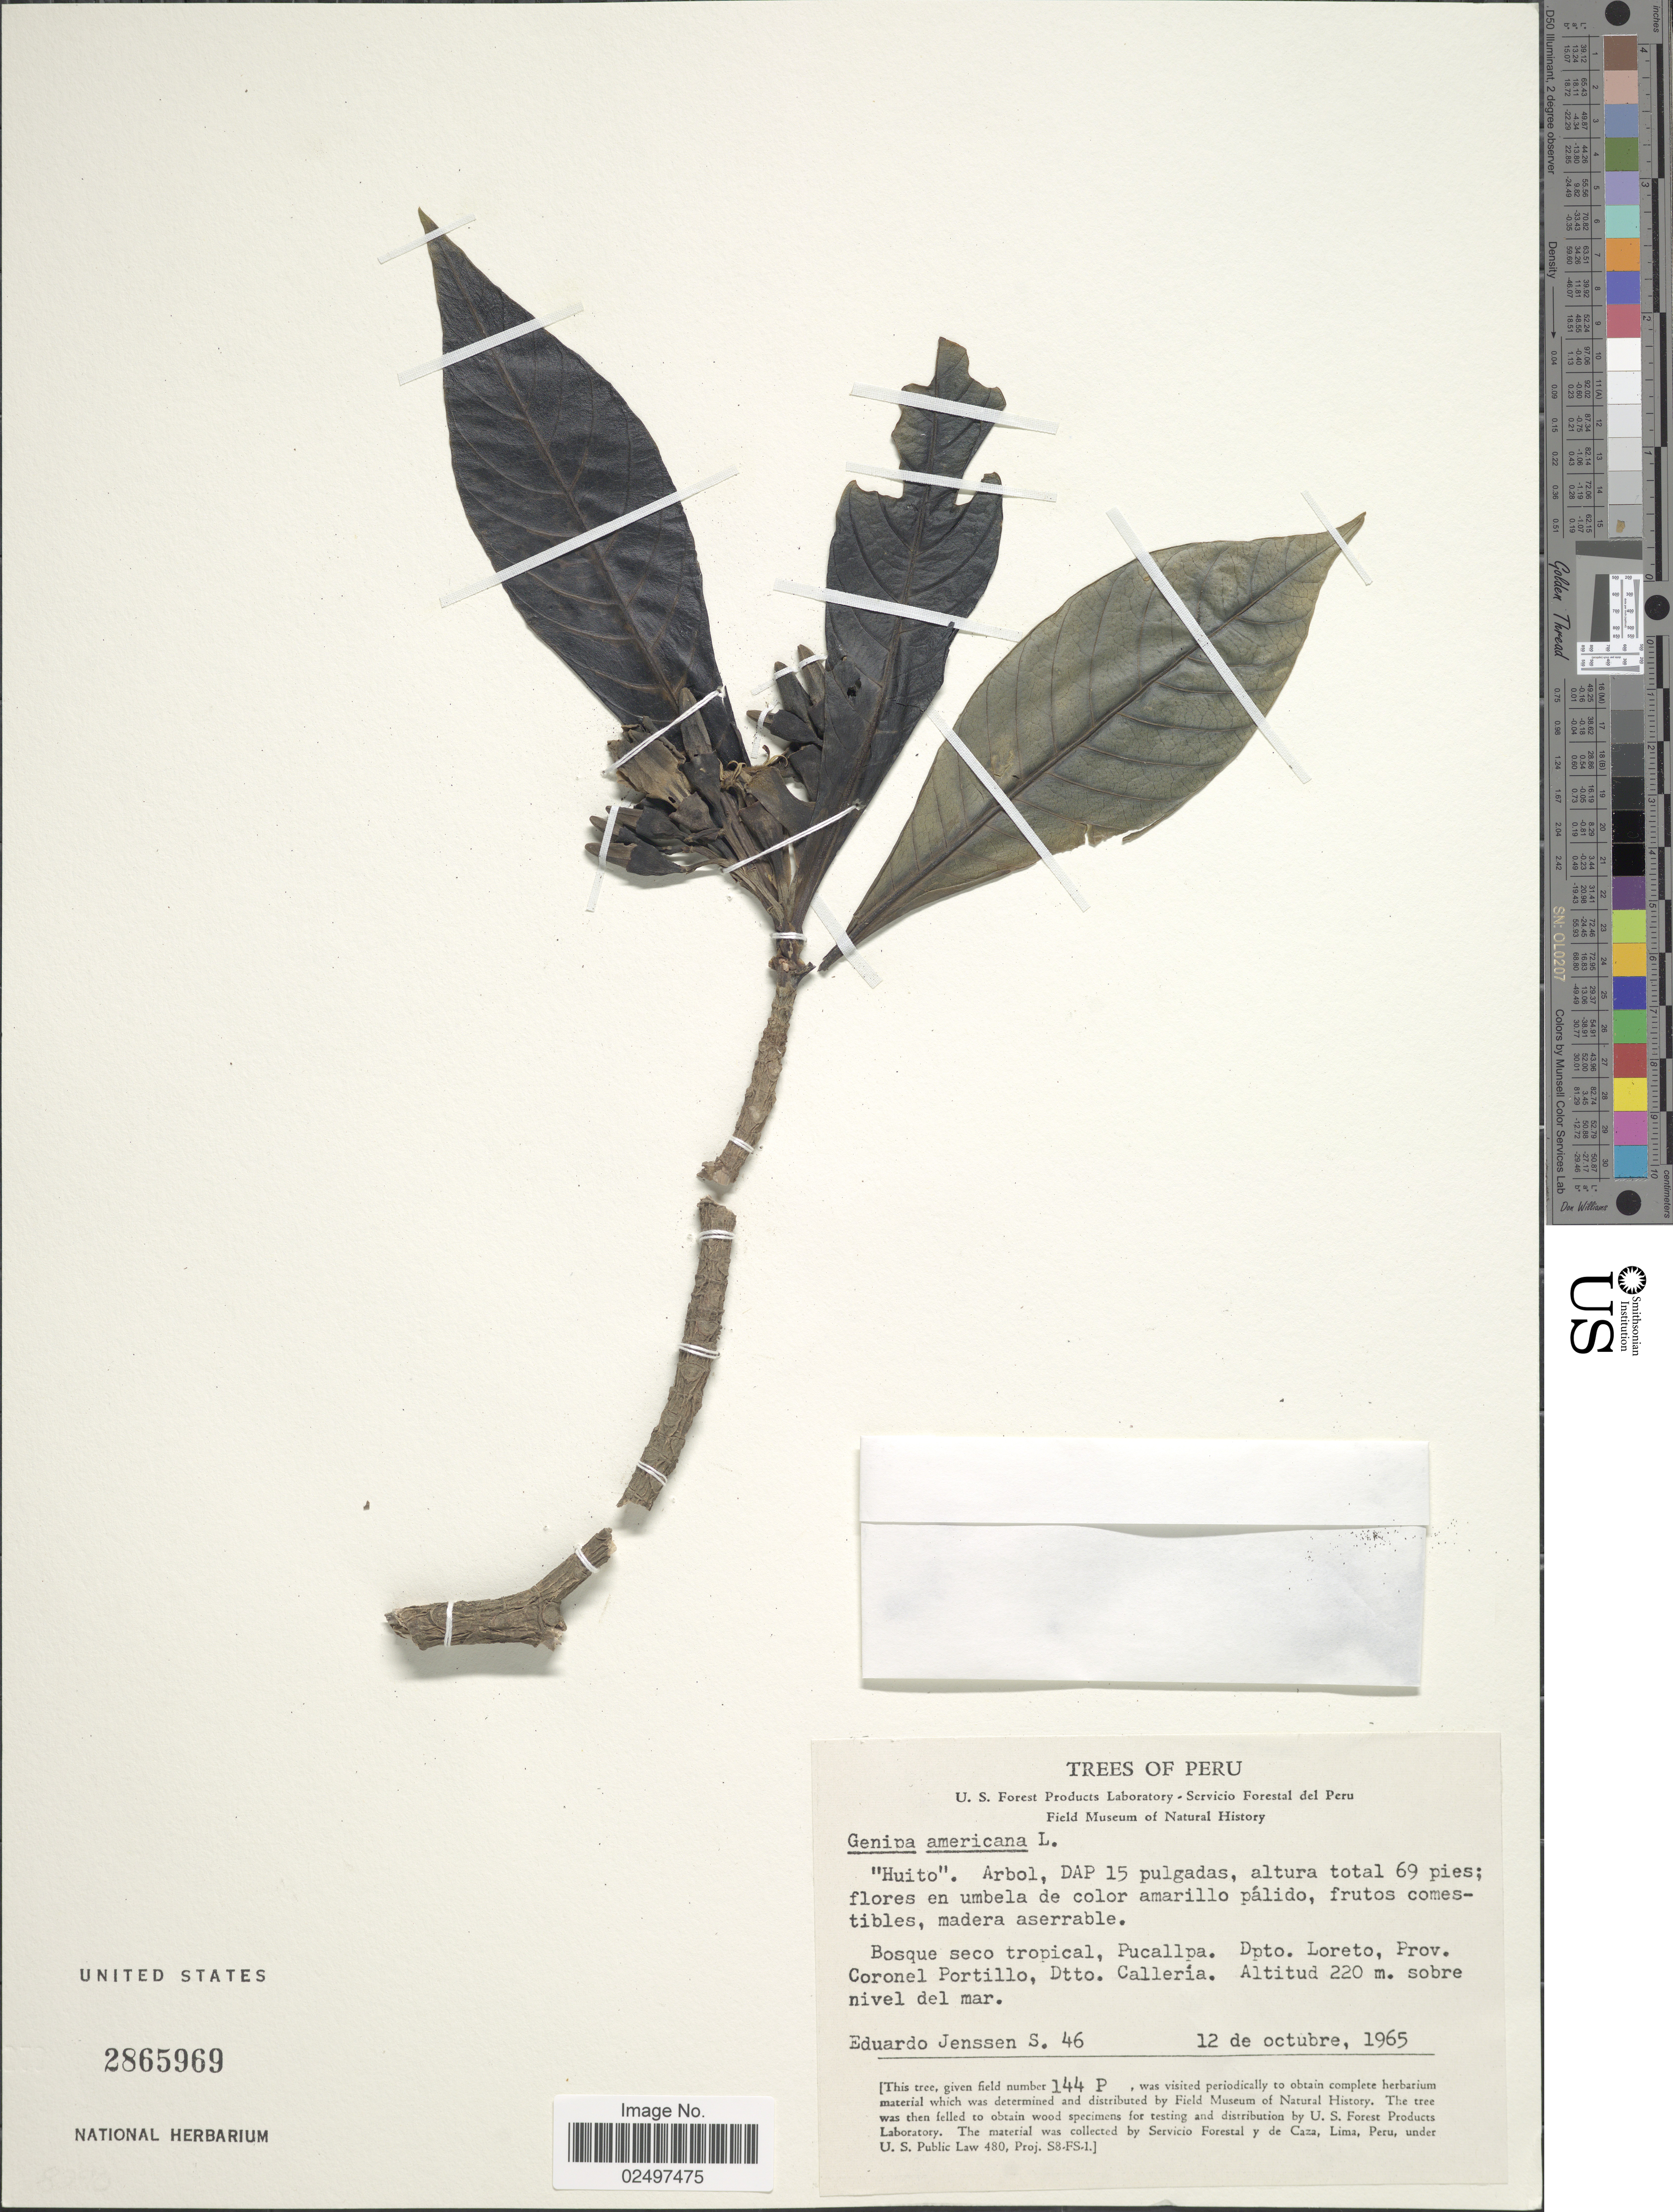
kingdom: Plantae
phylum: Tracheophyta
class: Magnoliopsida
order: Gentianales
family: Rubiaceae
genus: Genipa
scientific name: Genipa americana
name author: L.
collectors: E. Jenssen S.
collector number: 46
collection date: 1965-10-12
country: Peru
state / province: Loreto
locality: Bosque seco tropical, Pucallpa. Dpto. Loreto, Prov. Coronel Portillo, Dtto. Calleria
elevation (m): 220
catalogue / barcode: US 2865969